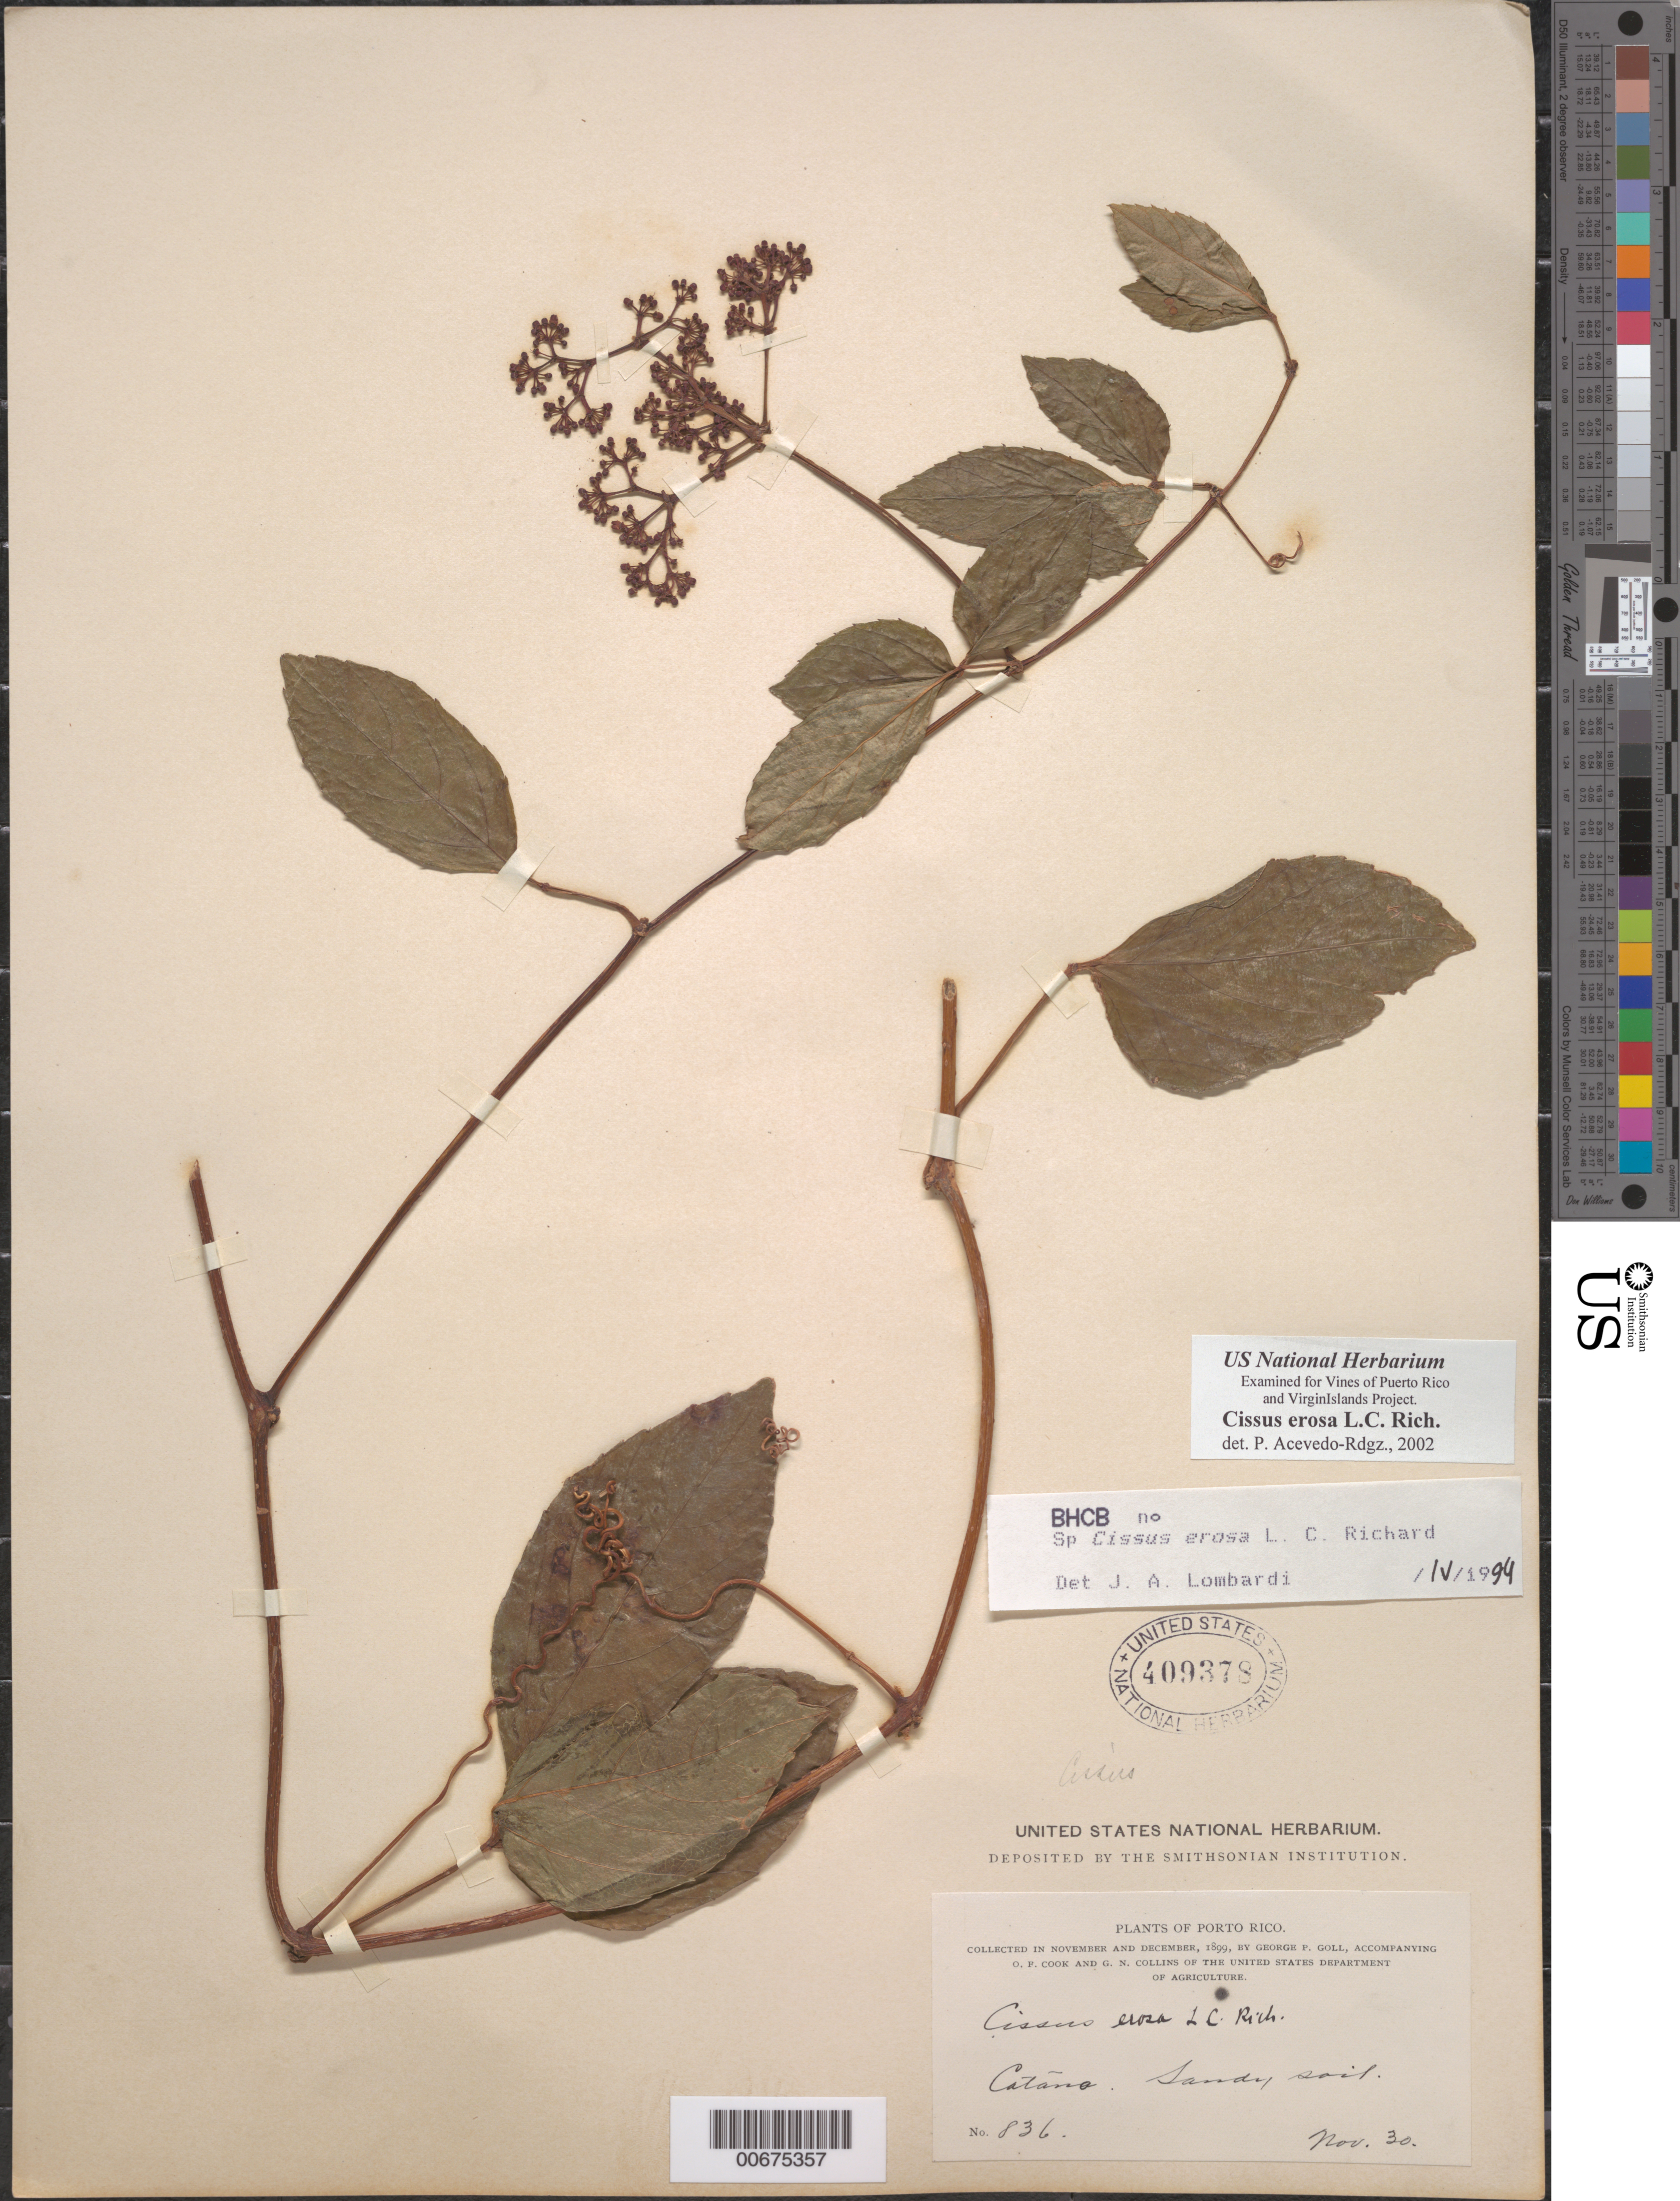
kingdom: Plantae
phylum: Tracheophyta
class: Magnoliopsida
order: Vitales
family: Vitaceae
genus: Cissus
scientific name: Cissus erosa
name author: Rich.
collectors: G. P. Goll, O. F. Cook & G. Collins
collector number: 836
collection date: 1899-11-30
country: Puerto Rico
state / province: Cataño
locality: Porto Rico.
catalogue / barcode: US 409378